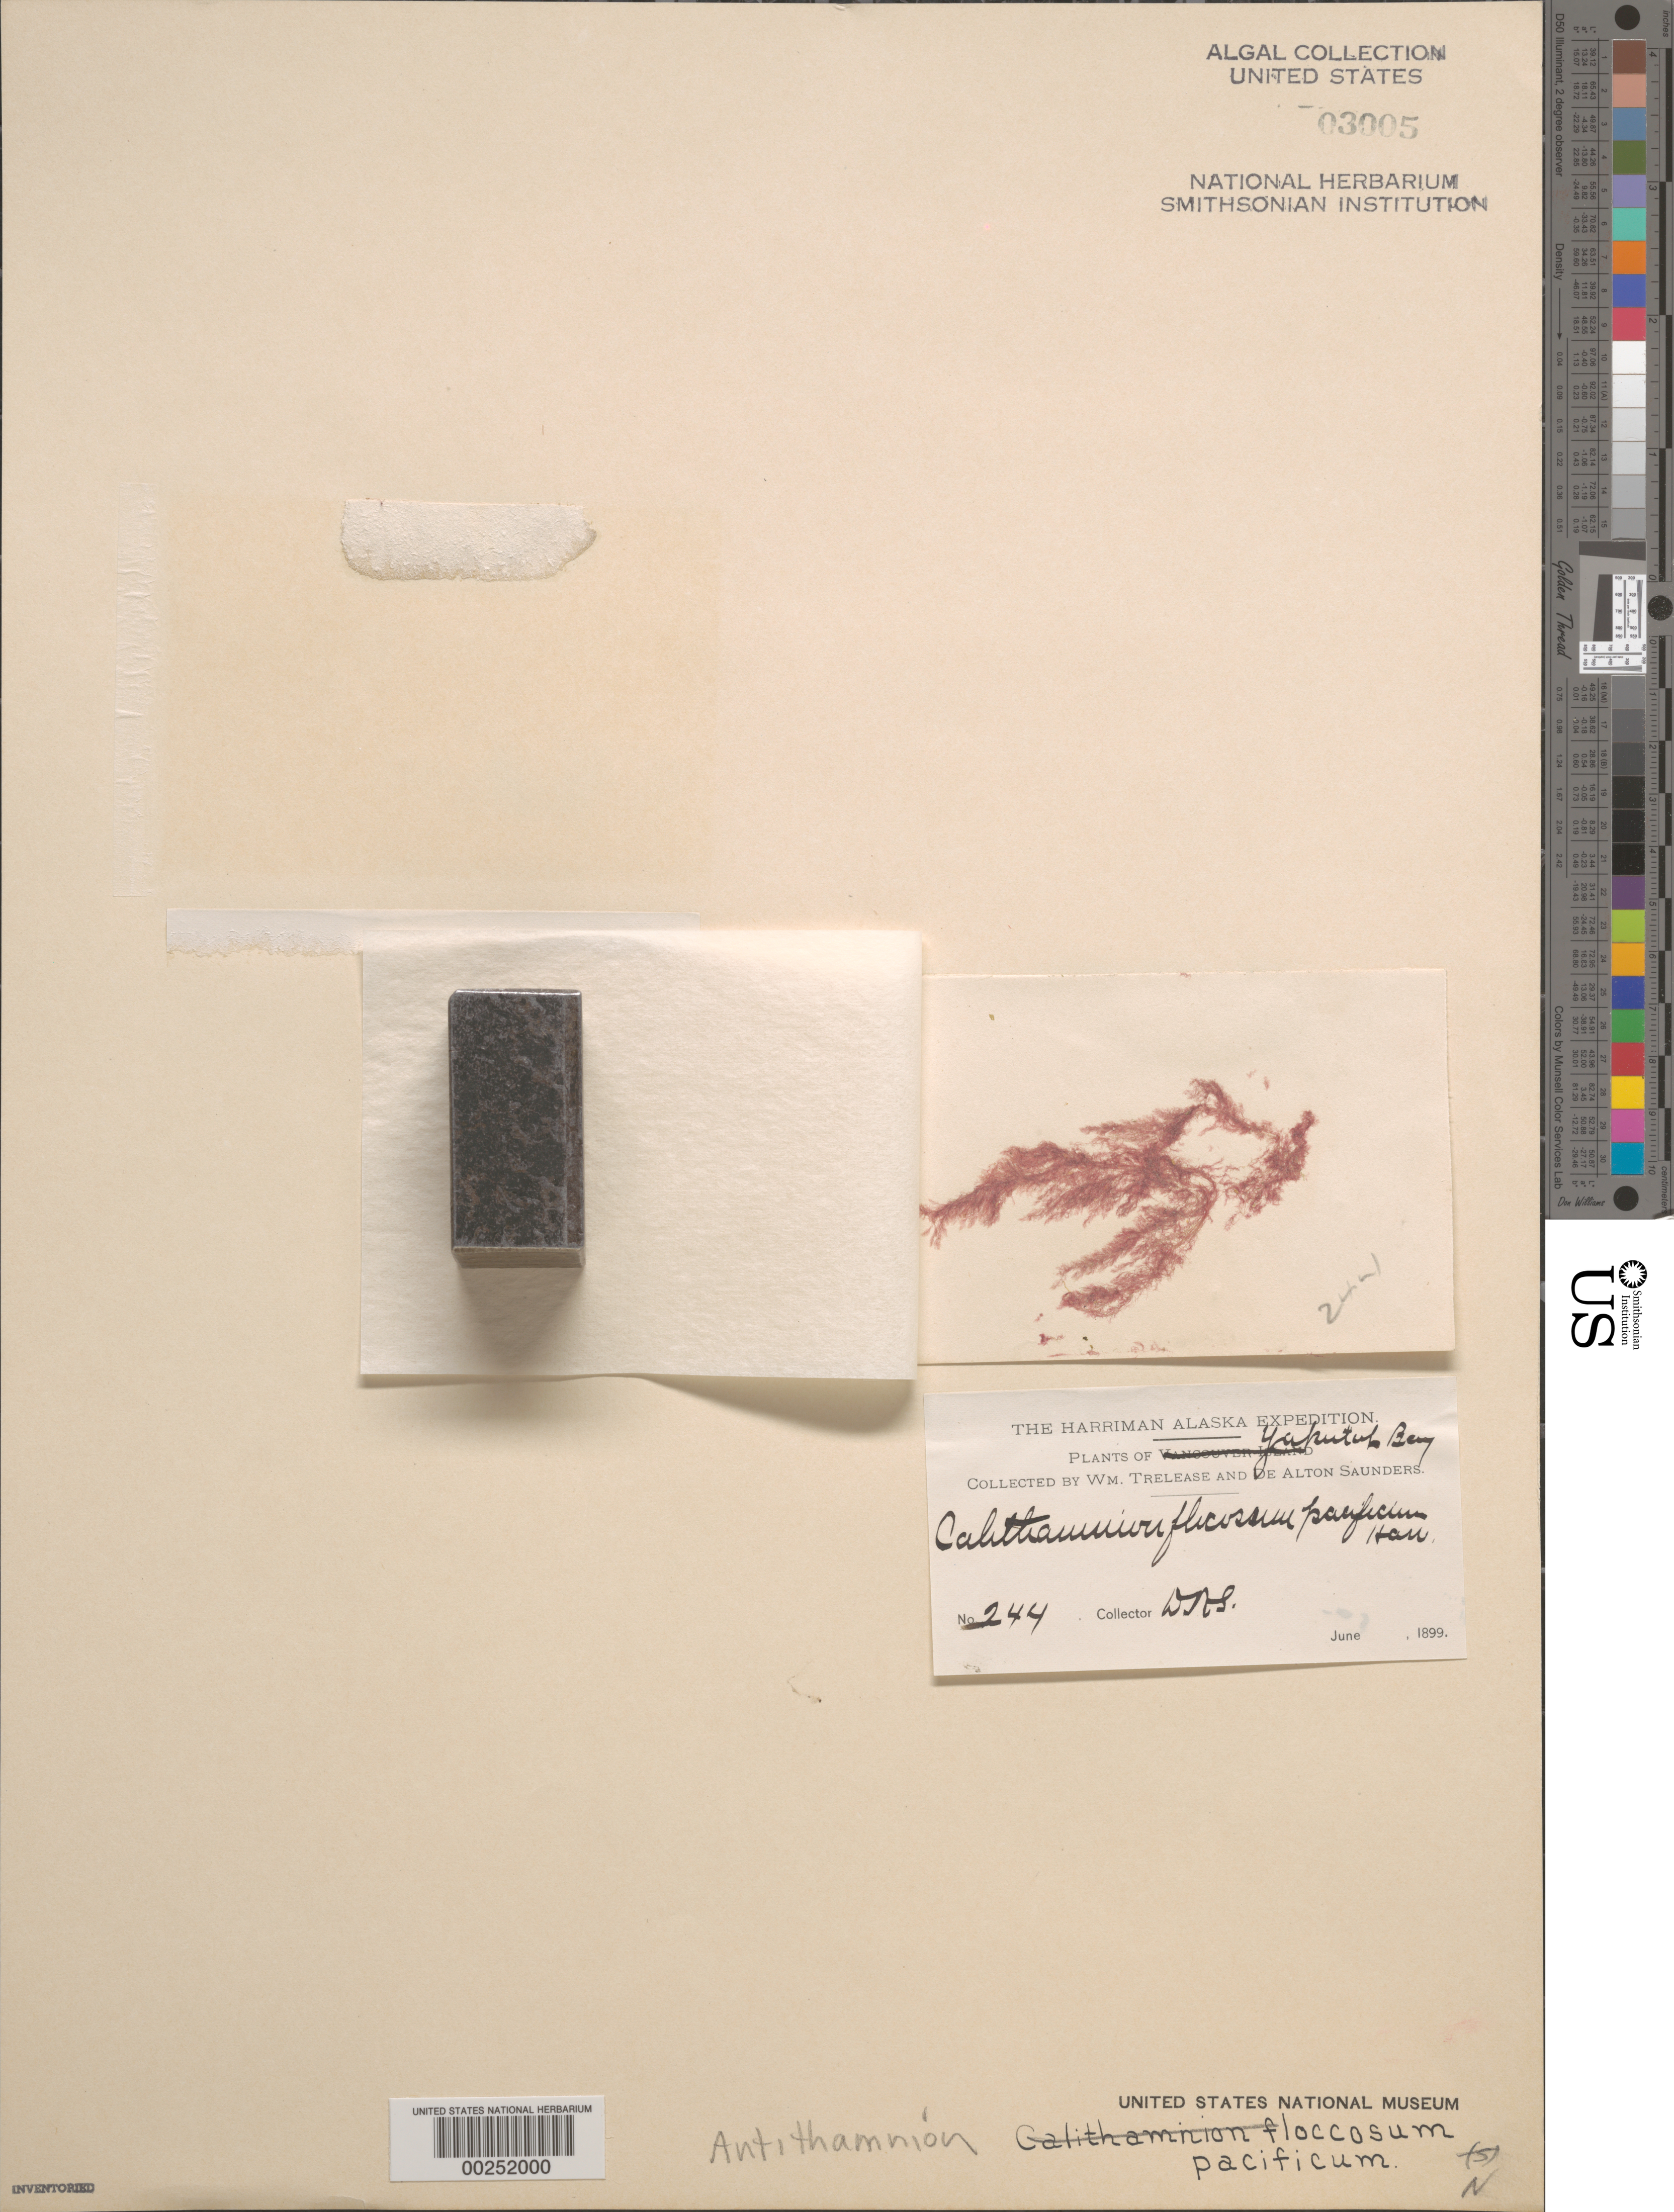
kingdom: Plantae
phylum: Rhodophyta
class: Florideophyceae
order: Ceramiales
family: Ceramiaceae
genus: Antithamnionella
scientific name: Antithamnionella floccosa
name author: (O.F. Muell.) Whittick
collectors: D. Saunders & W. Trelease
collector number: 244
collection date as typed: Jun 1899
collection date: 1899-06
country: United States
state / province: Alaska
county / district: Skagway-Yakutat-Angoon Division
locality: Yakutat Bay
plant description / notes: Harriman Alaska Expedition, 1899, as Callithamnion floccosum pacificum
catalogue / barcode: US 3005